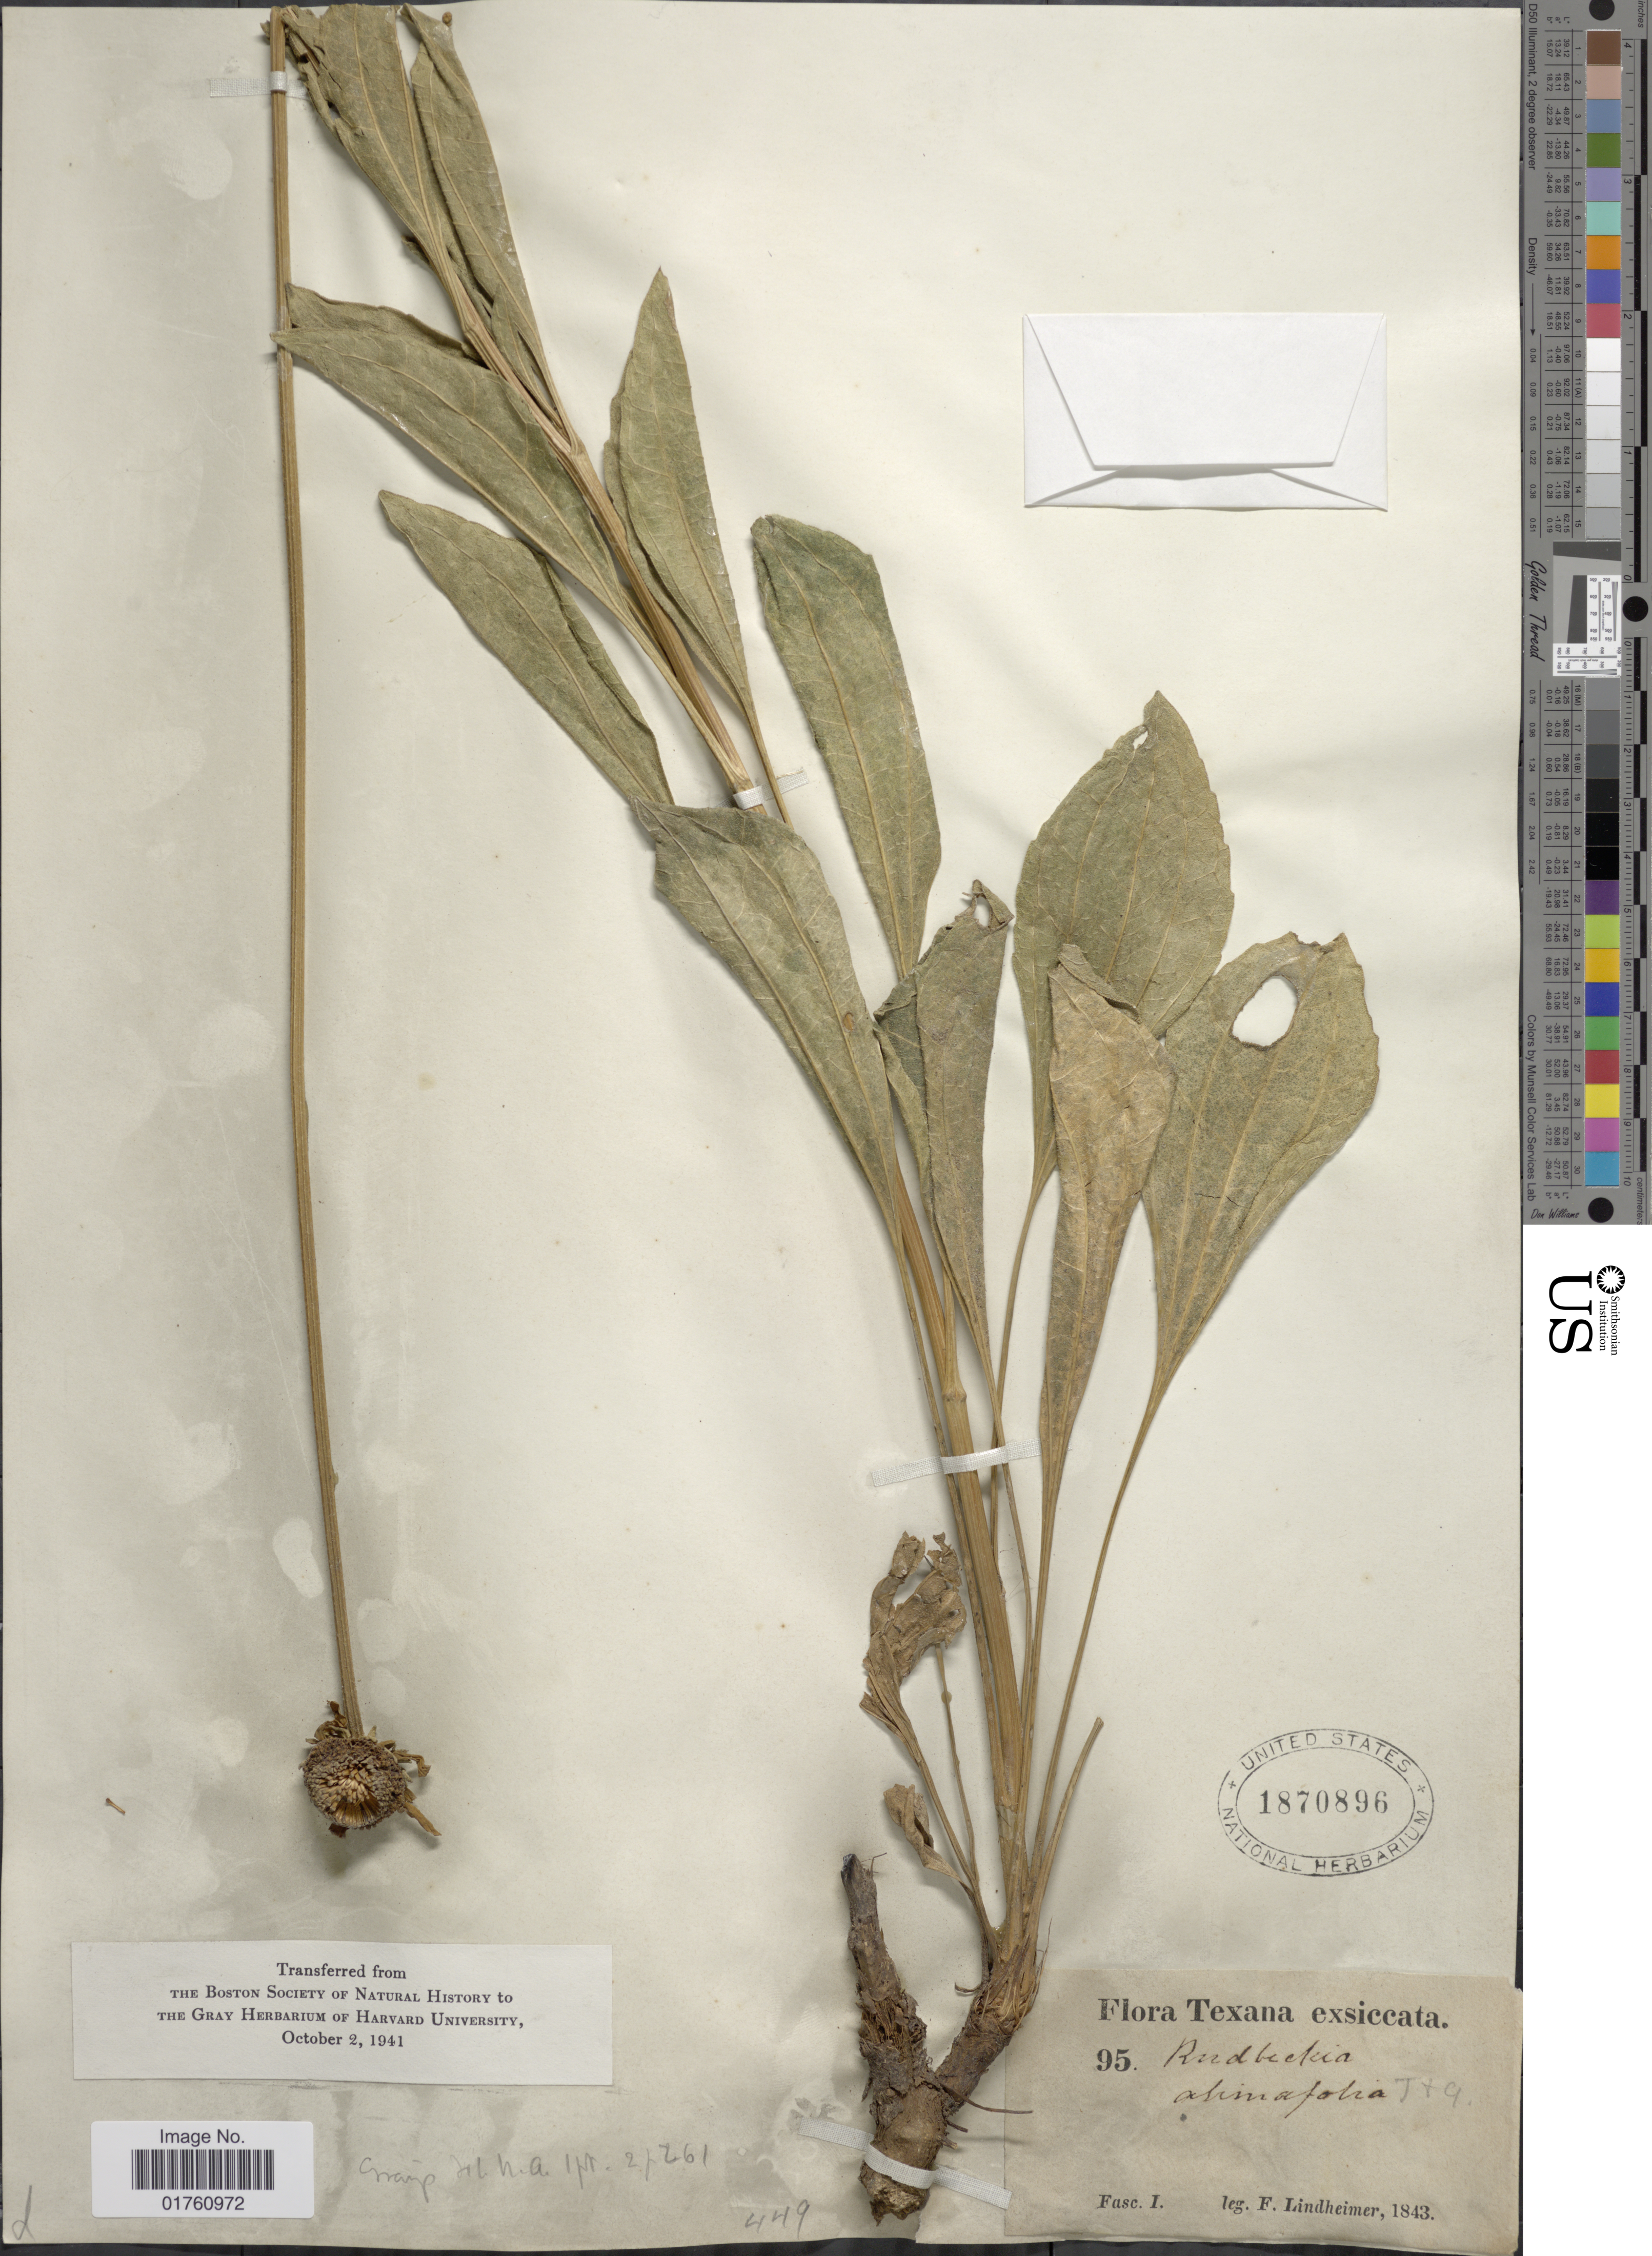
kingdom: Plantae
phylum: Tracheophyta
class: Magnoliopsida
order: Asterales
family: Asteraceae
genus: Rudbeckia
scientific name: Rudbeckia grandiflora var. alismaefolia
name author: (Torr. & A. Gray) Cronq.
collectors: F. Lindheimer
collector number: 95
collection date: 1843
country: United States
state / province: Texas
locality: Fasc I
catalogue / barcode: US 1870896